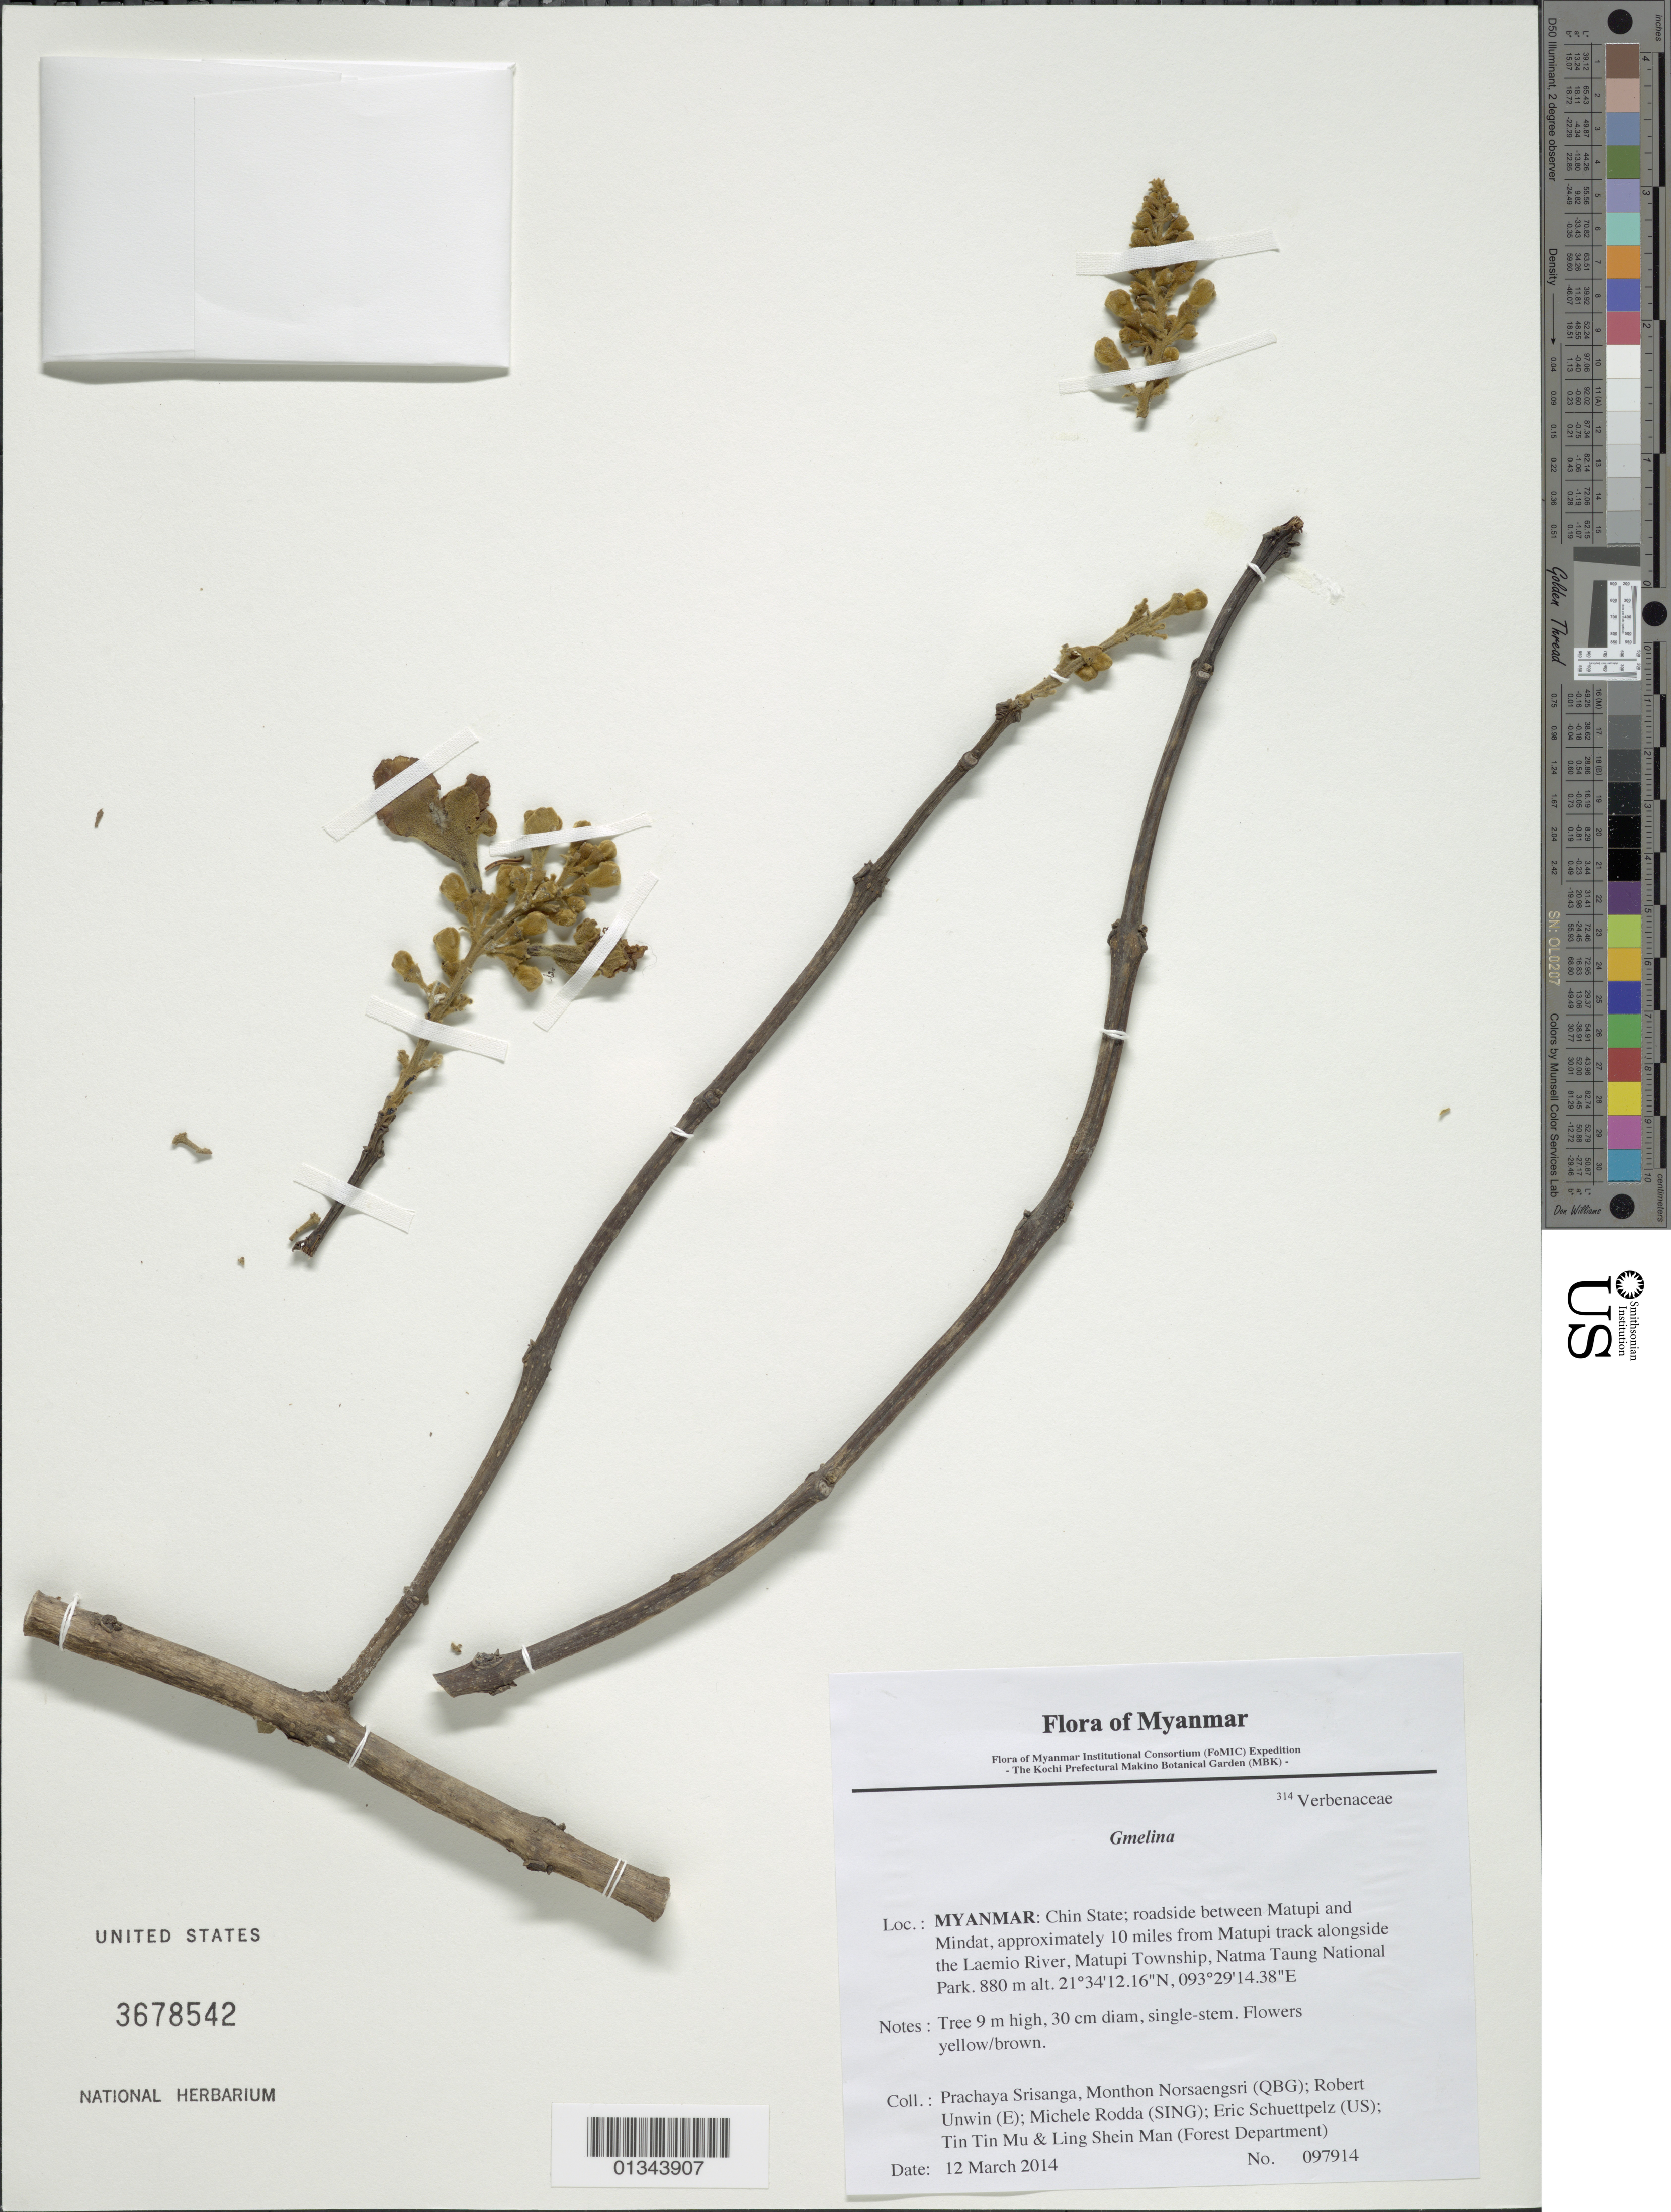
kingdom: Plantae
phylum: Tracheophyta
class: Magnoliopsida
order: Lamiales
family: Lamiaceae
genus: Gmelina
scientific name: Gmelina sp.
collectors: P. Srisanga, M. Norsaengsri, R. Unwin, M. Rodda, E. Schuettpelz, Tin Tin Mu & Ling Shein Man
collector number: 97914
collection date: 2014-03-12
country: Myanmar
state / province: Chin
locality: Roadside between Matupi and Mindat, approximately 10 miles from Matupi track alongside the Laemio River, Matupi Township, Natma Taung National Park.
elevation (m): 880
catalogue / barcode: US 3678542